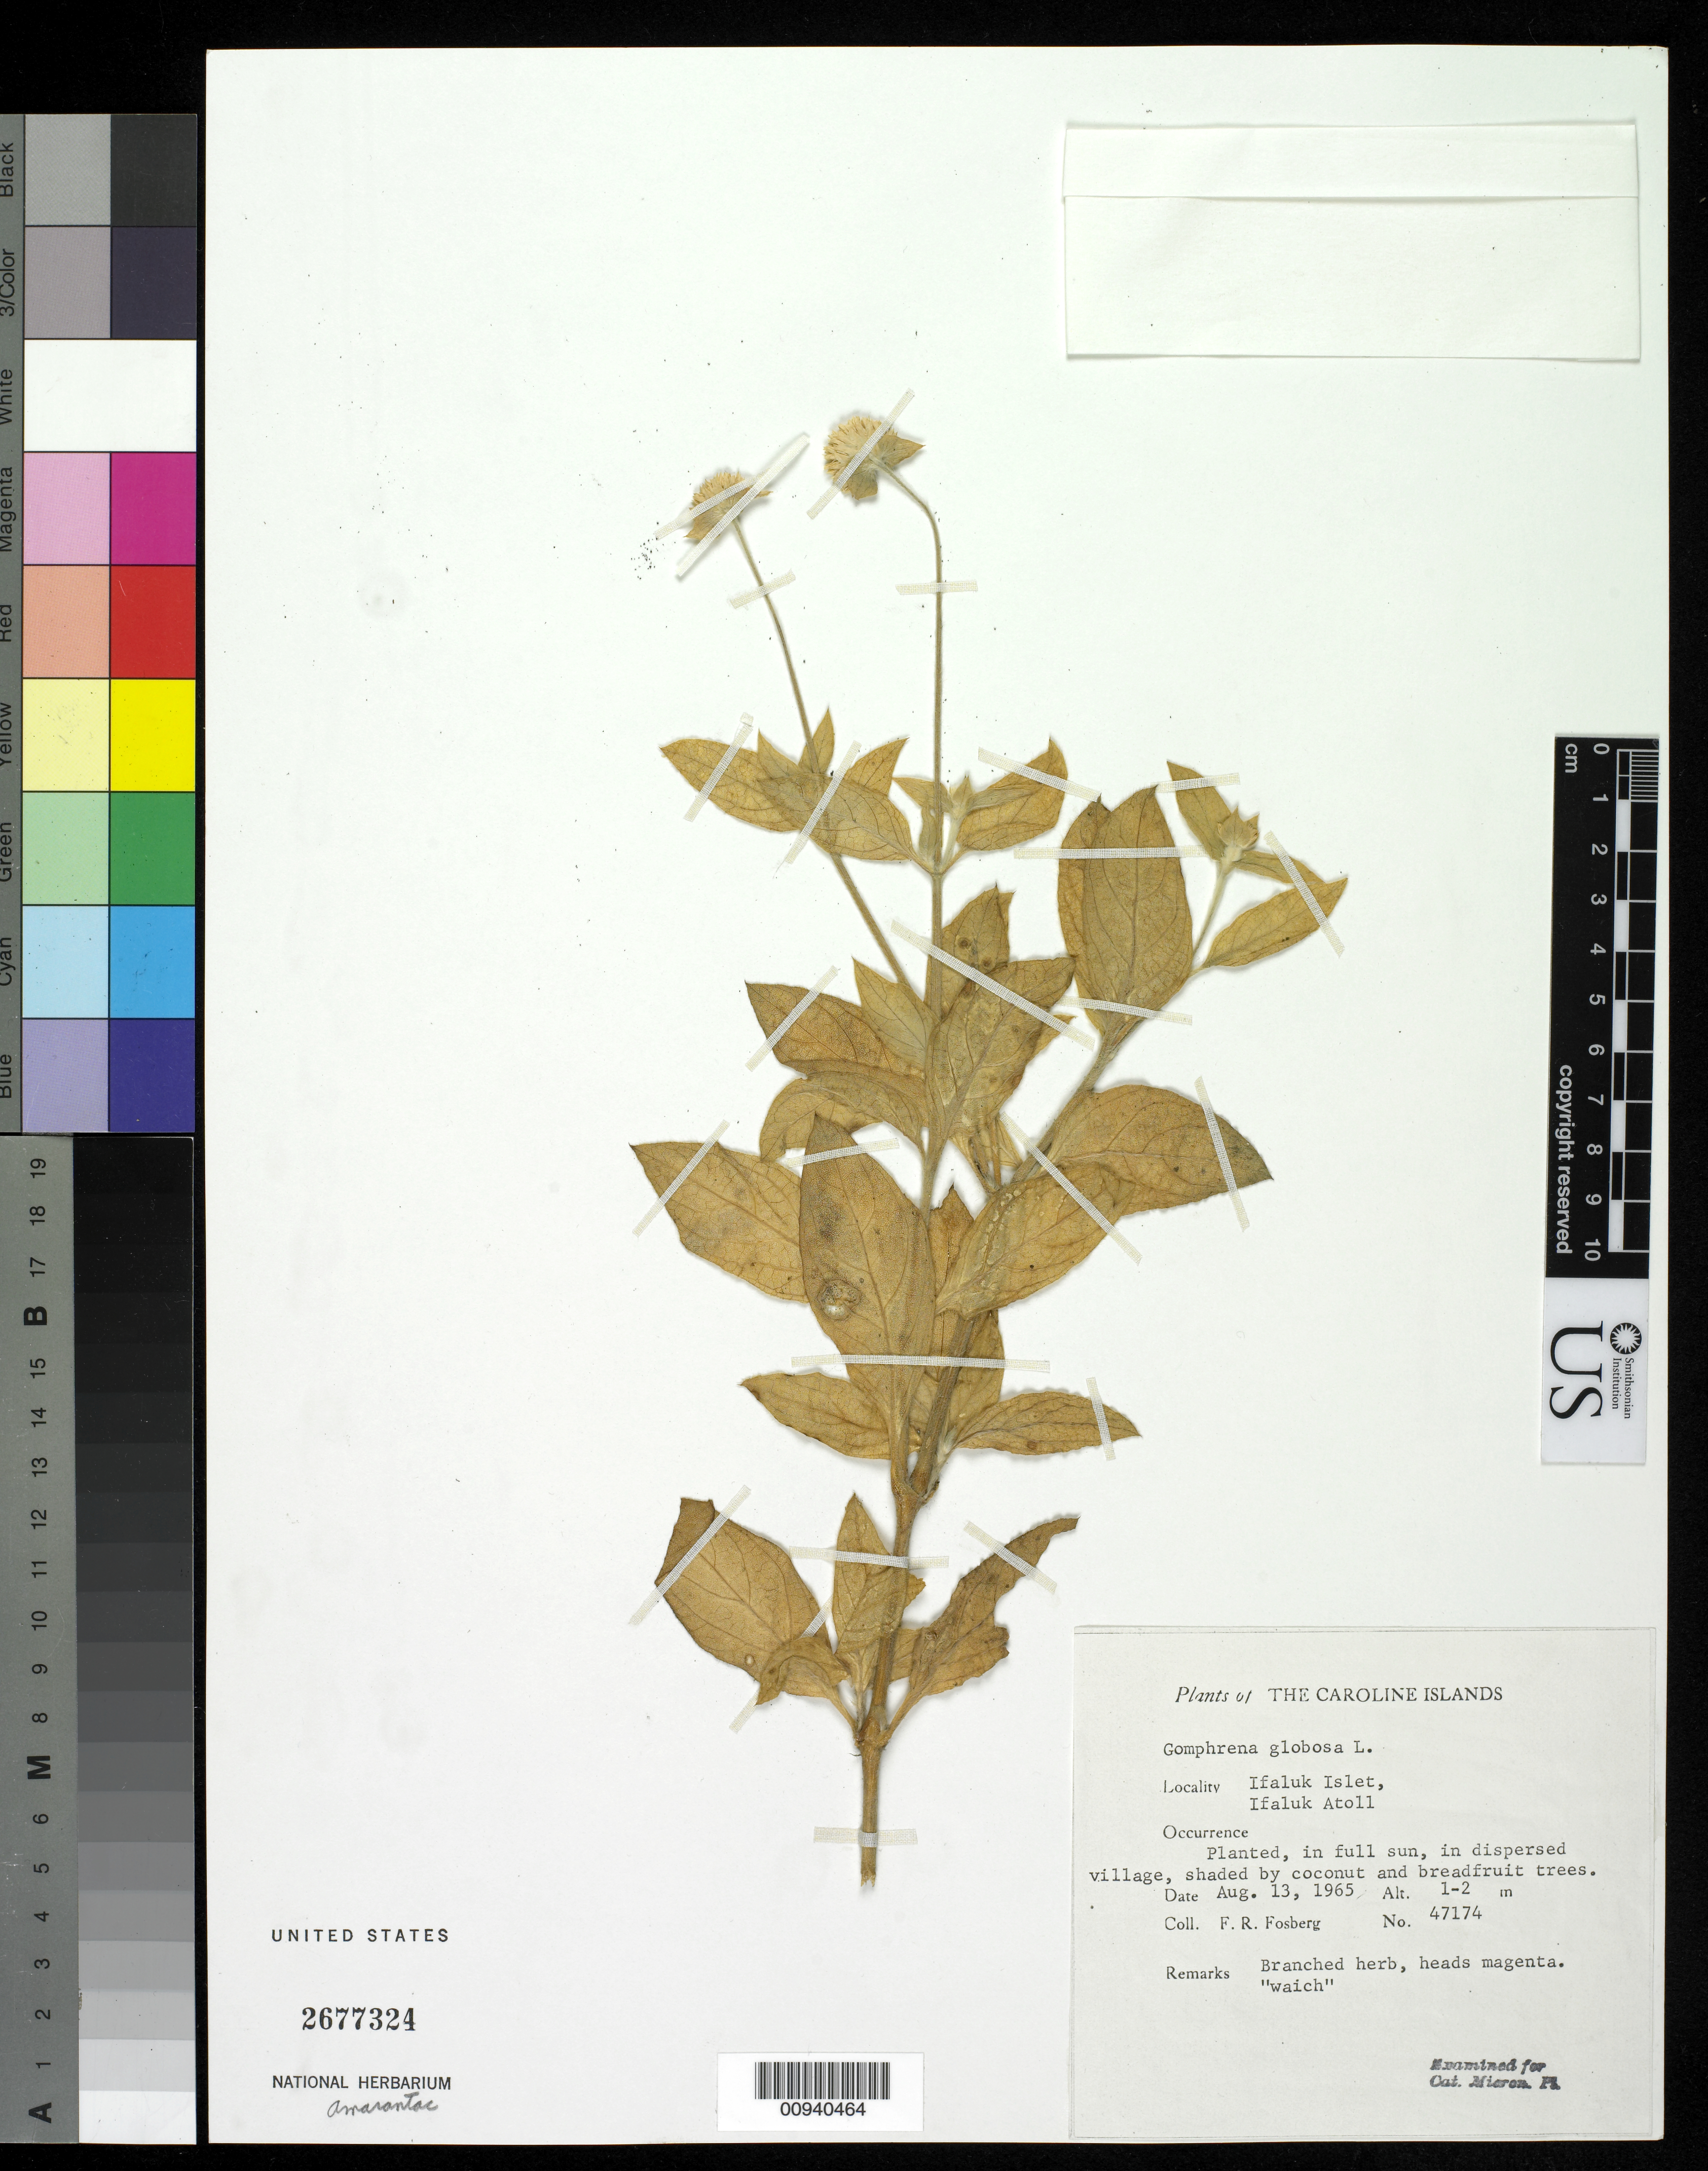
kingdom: Plantae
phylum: Tracheophyta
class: Magnoliopsida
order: Caryophyllales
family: Amaranthaceae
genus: Gomphrena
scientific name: Gomphrena globosa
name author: L.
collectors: F. R. Fosberg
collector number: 47174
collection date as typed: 13 Aug 1964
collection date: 1964-08-13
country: Micronesia, Federated States of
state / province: Yap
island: Ifalik (Ifaluk) Atoll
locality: Ifaluk Islet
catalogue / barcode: US 2677324